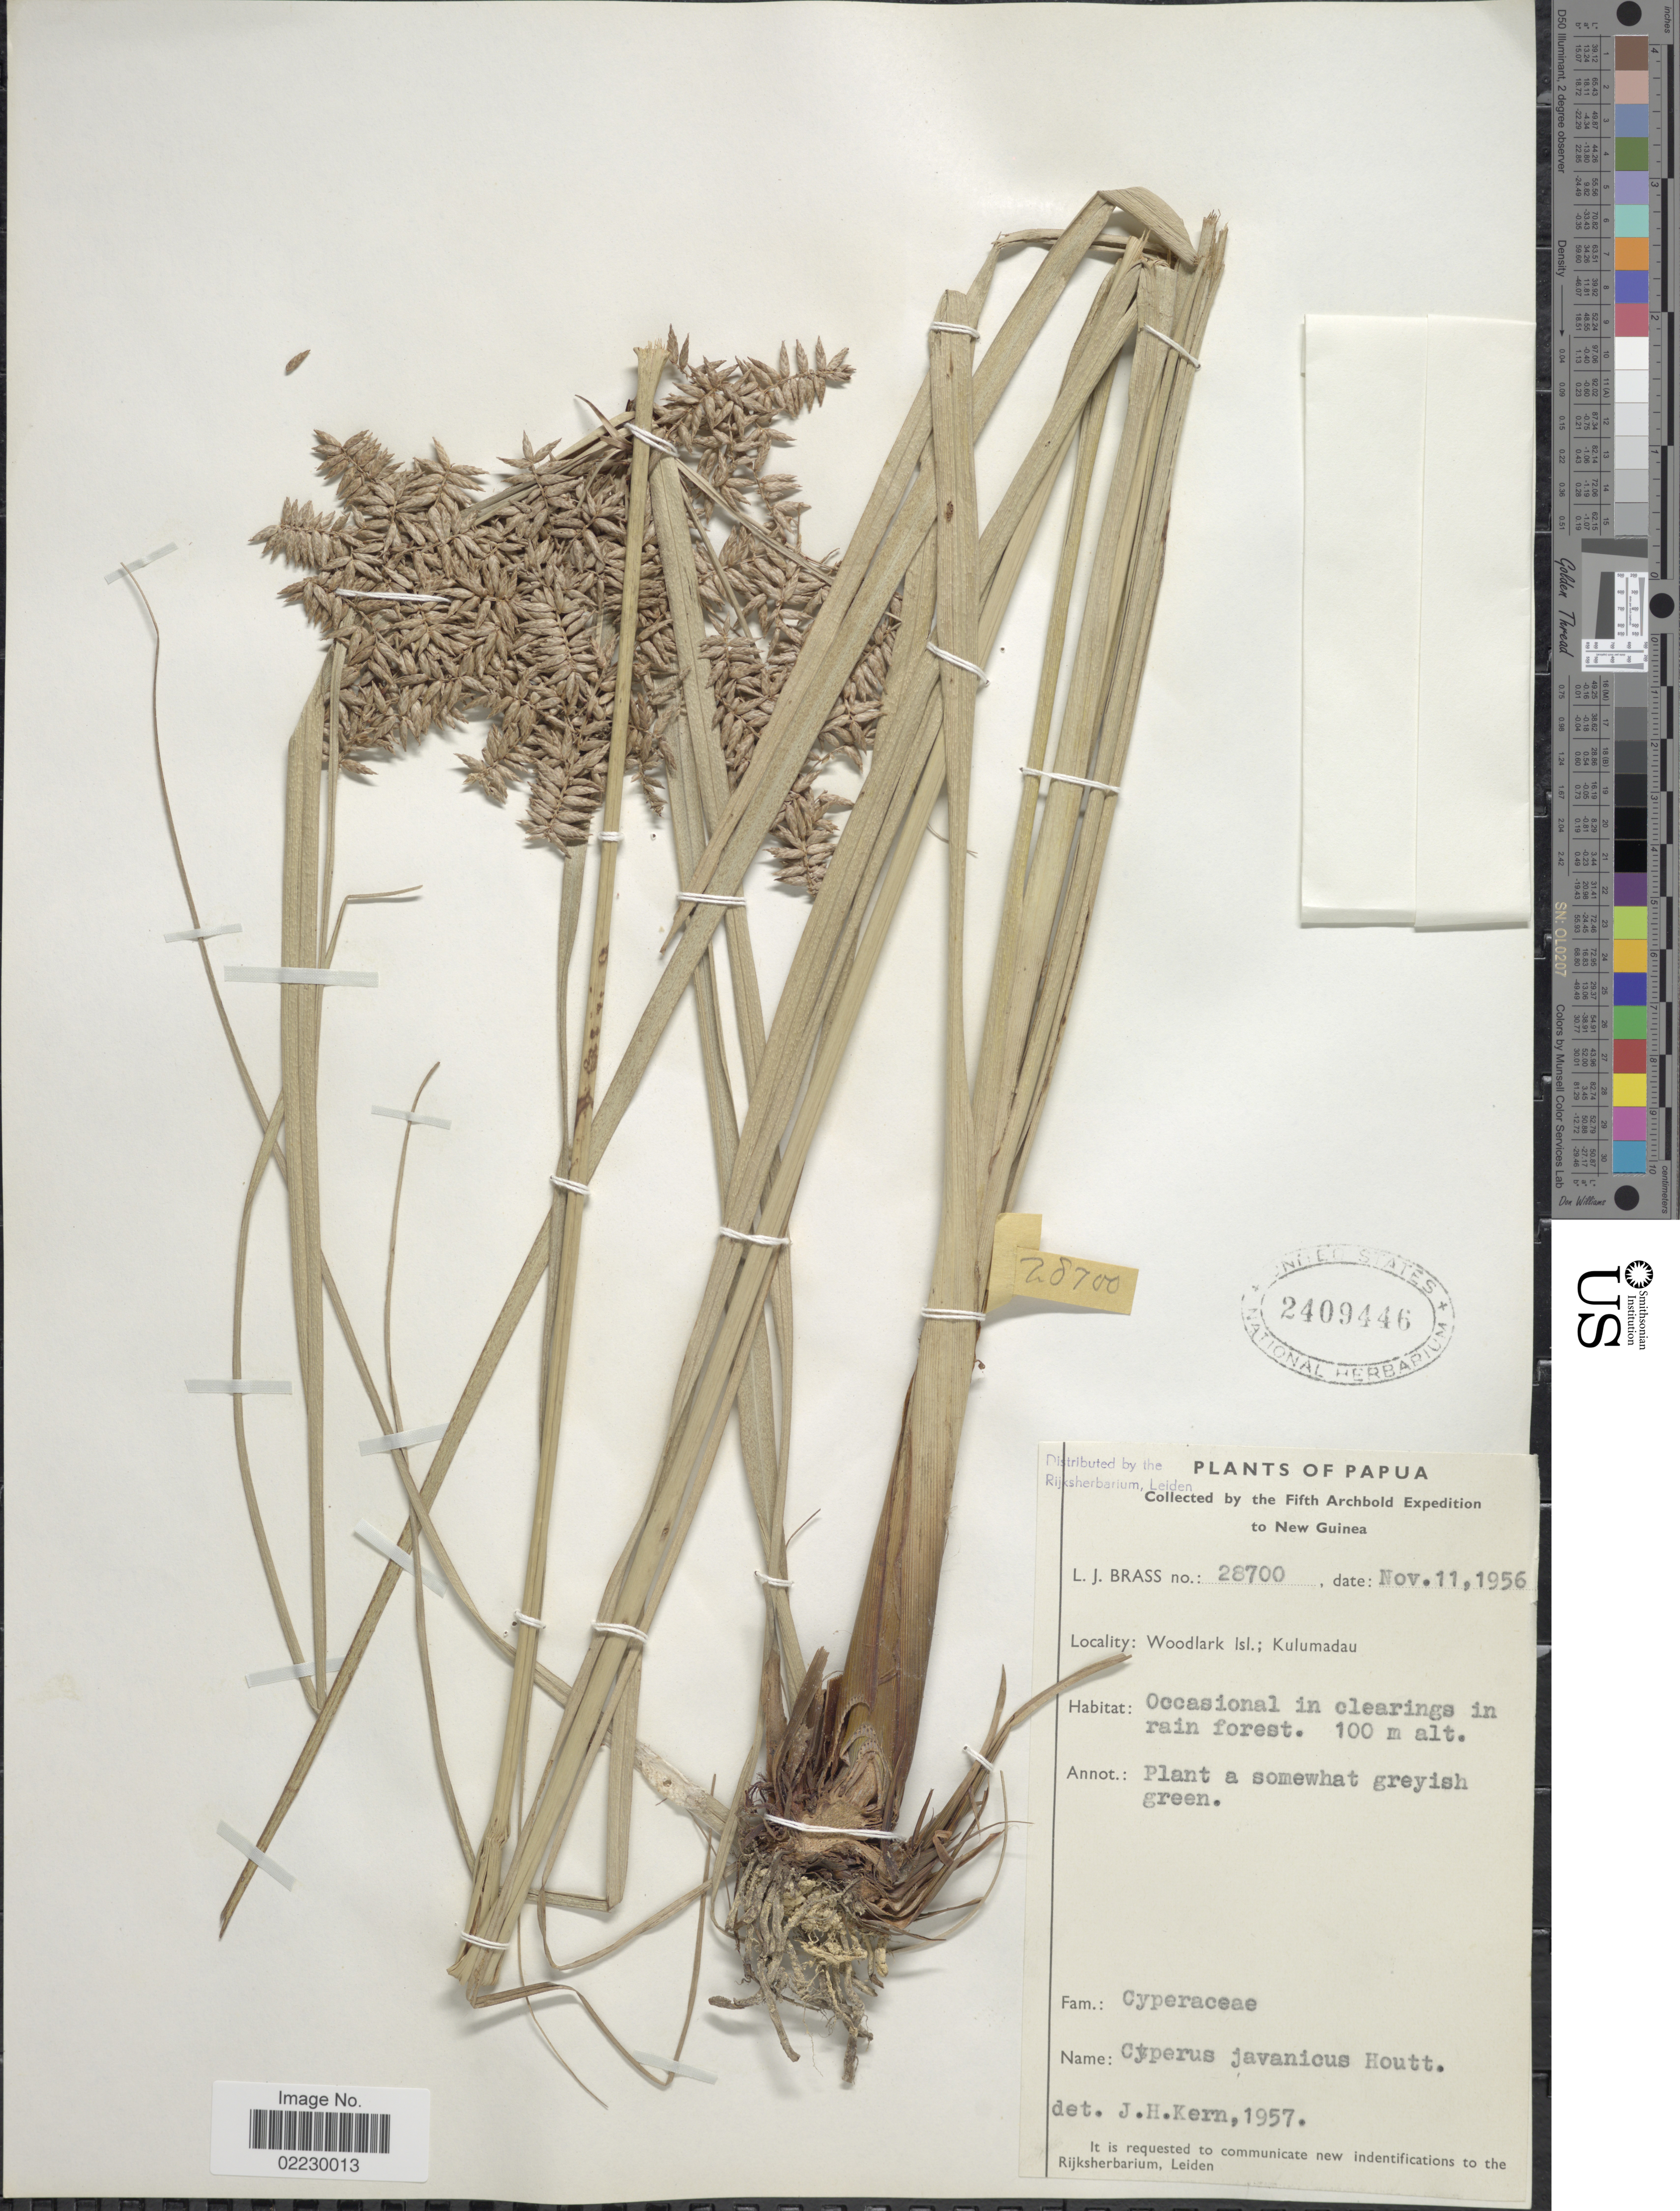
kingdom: Plantae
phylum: Tracheophyta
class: Liliopsida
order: Poales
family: Cyperaceae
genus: Cyperus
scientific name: Cyperus javanicus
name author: Houtt.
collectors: L. J. Brass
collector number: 28700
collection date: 1956-11-11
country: Papua New Guinea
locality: Papua, Woodlark Isl.: Kulumadau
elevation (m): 100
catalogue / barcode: US 2409446